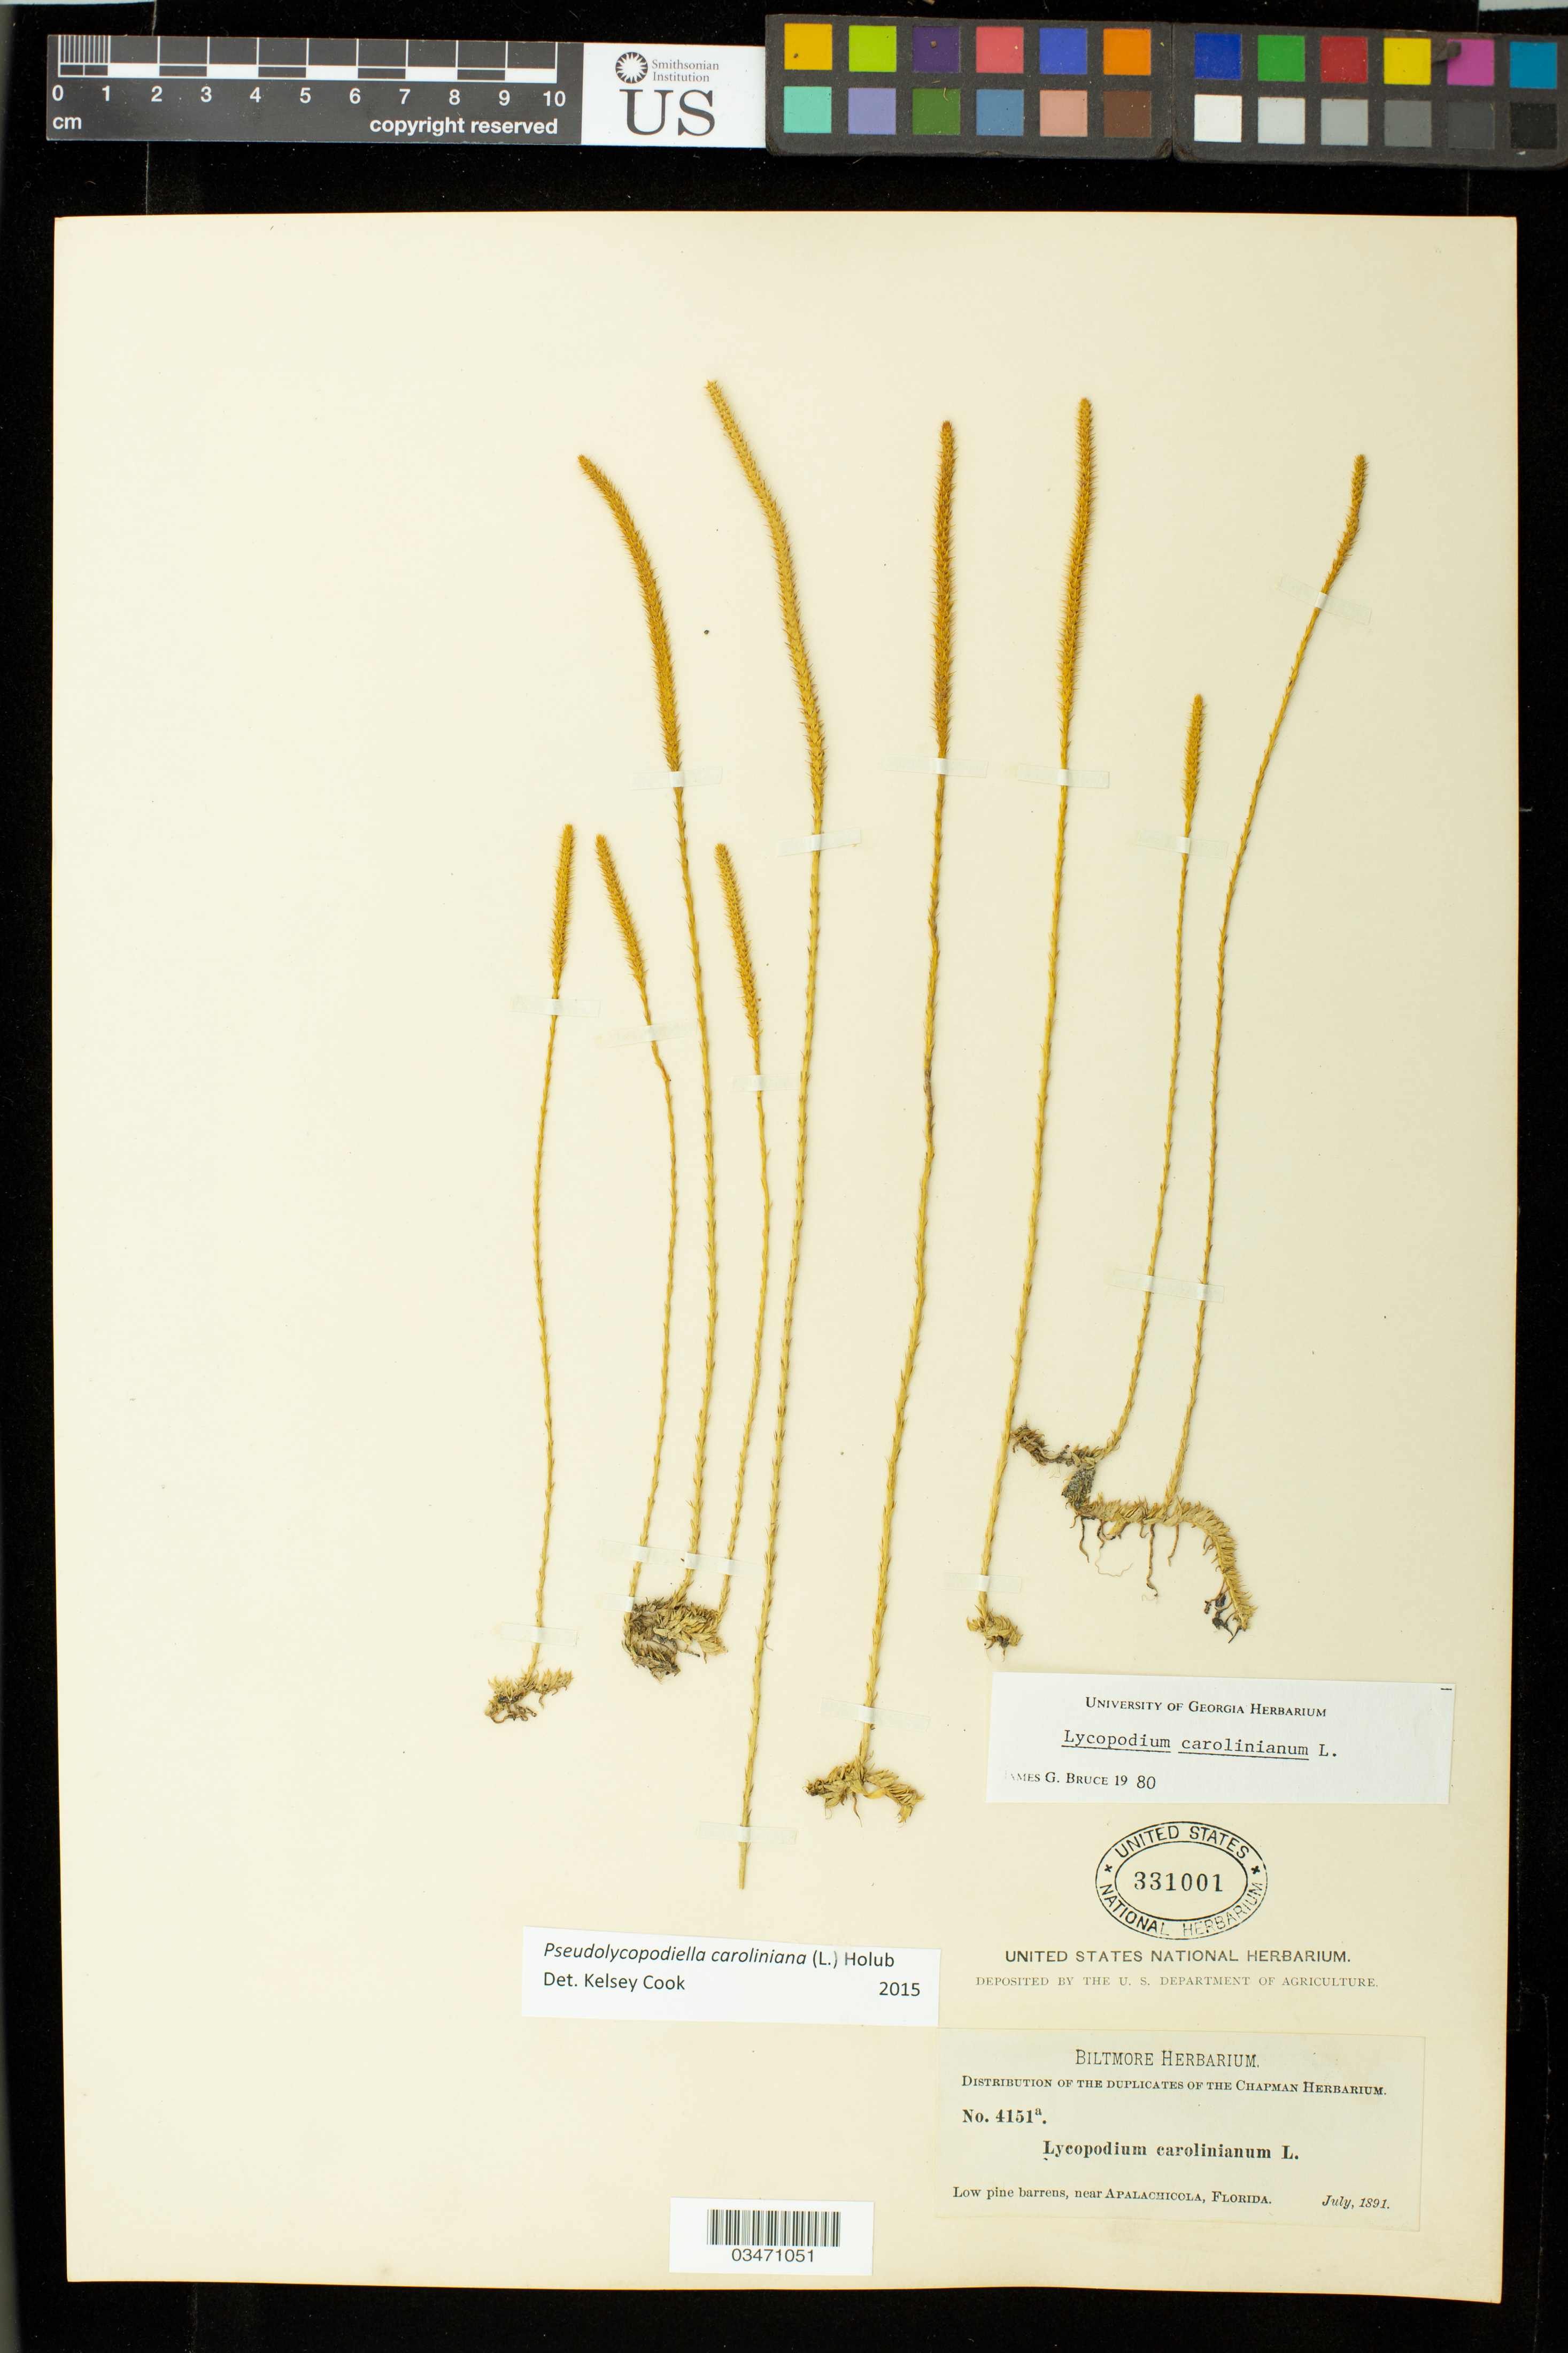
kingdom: Plantae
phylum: Tracheophyta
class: Lycopodiopsida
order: Lycopodiales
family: Lycopodiaceae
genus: Pseudolycopodiella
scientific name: Pseudolycopodiella caroliniana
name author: (L.) Holub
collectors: ex herb. A.W. Chapman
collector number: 4151 a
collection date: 1891-07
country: United States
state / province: Florida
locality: Near Apalachicola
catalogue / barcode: US 331001